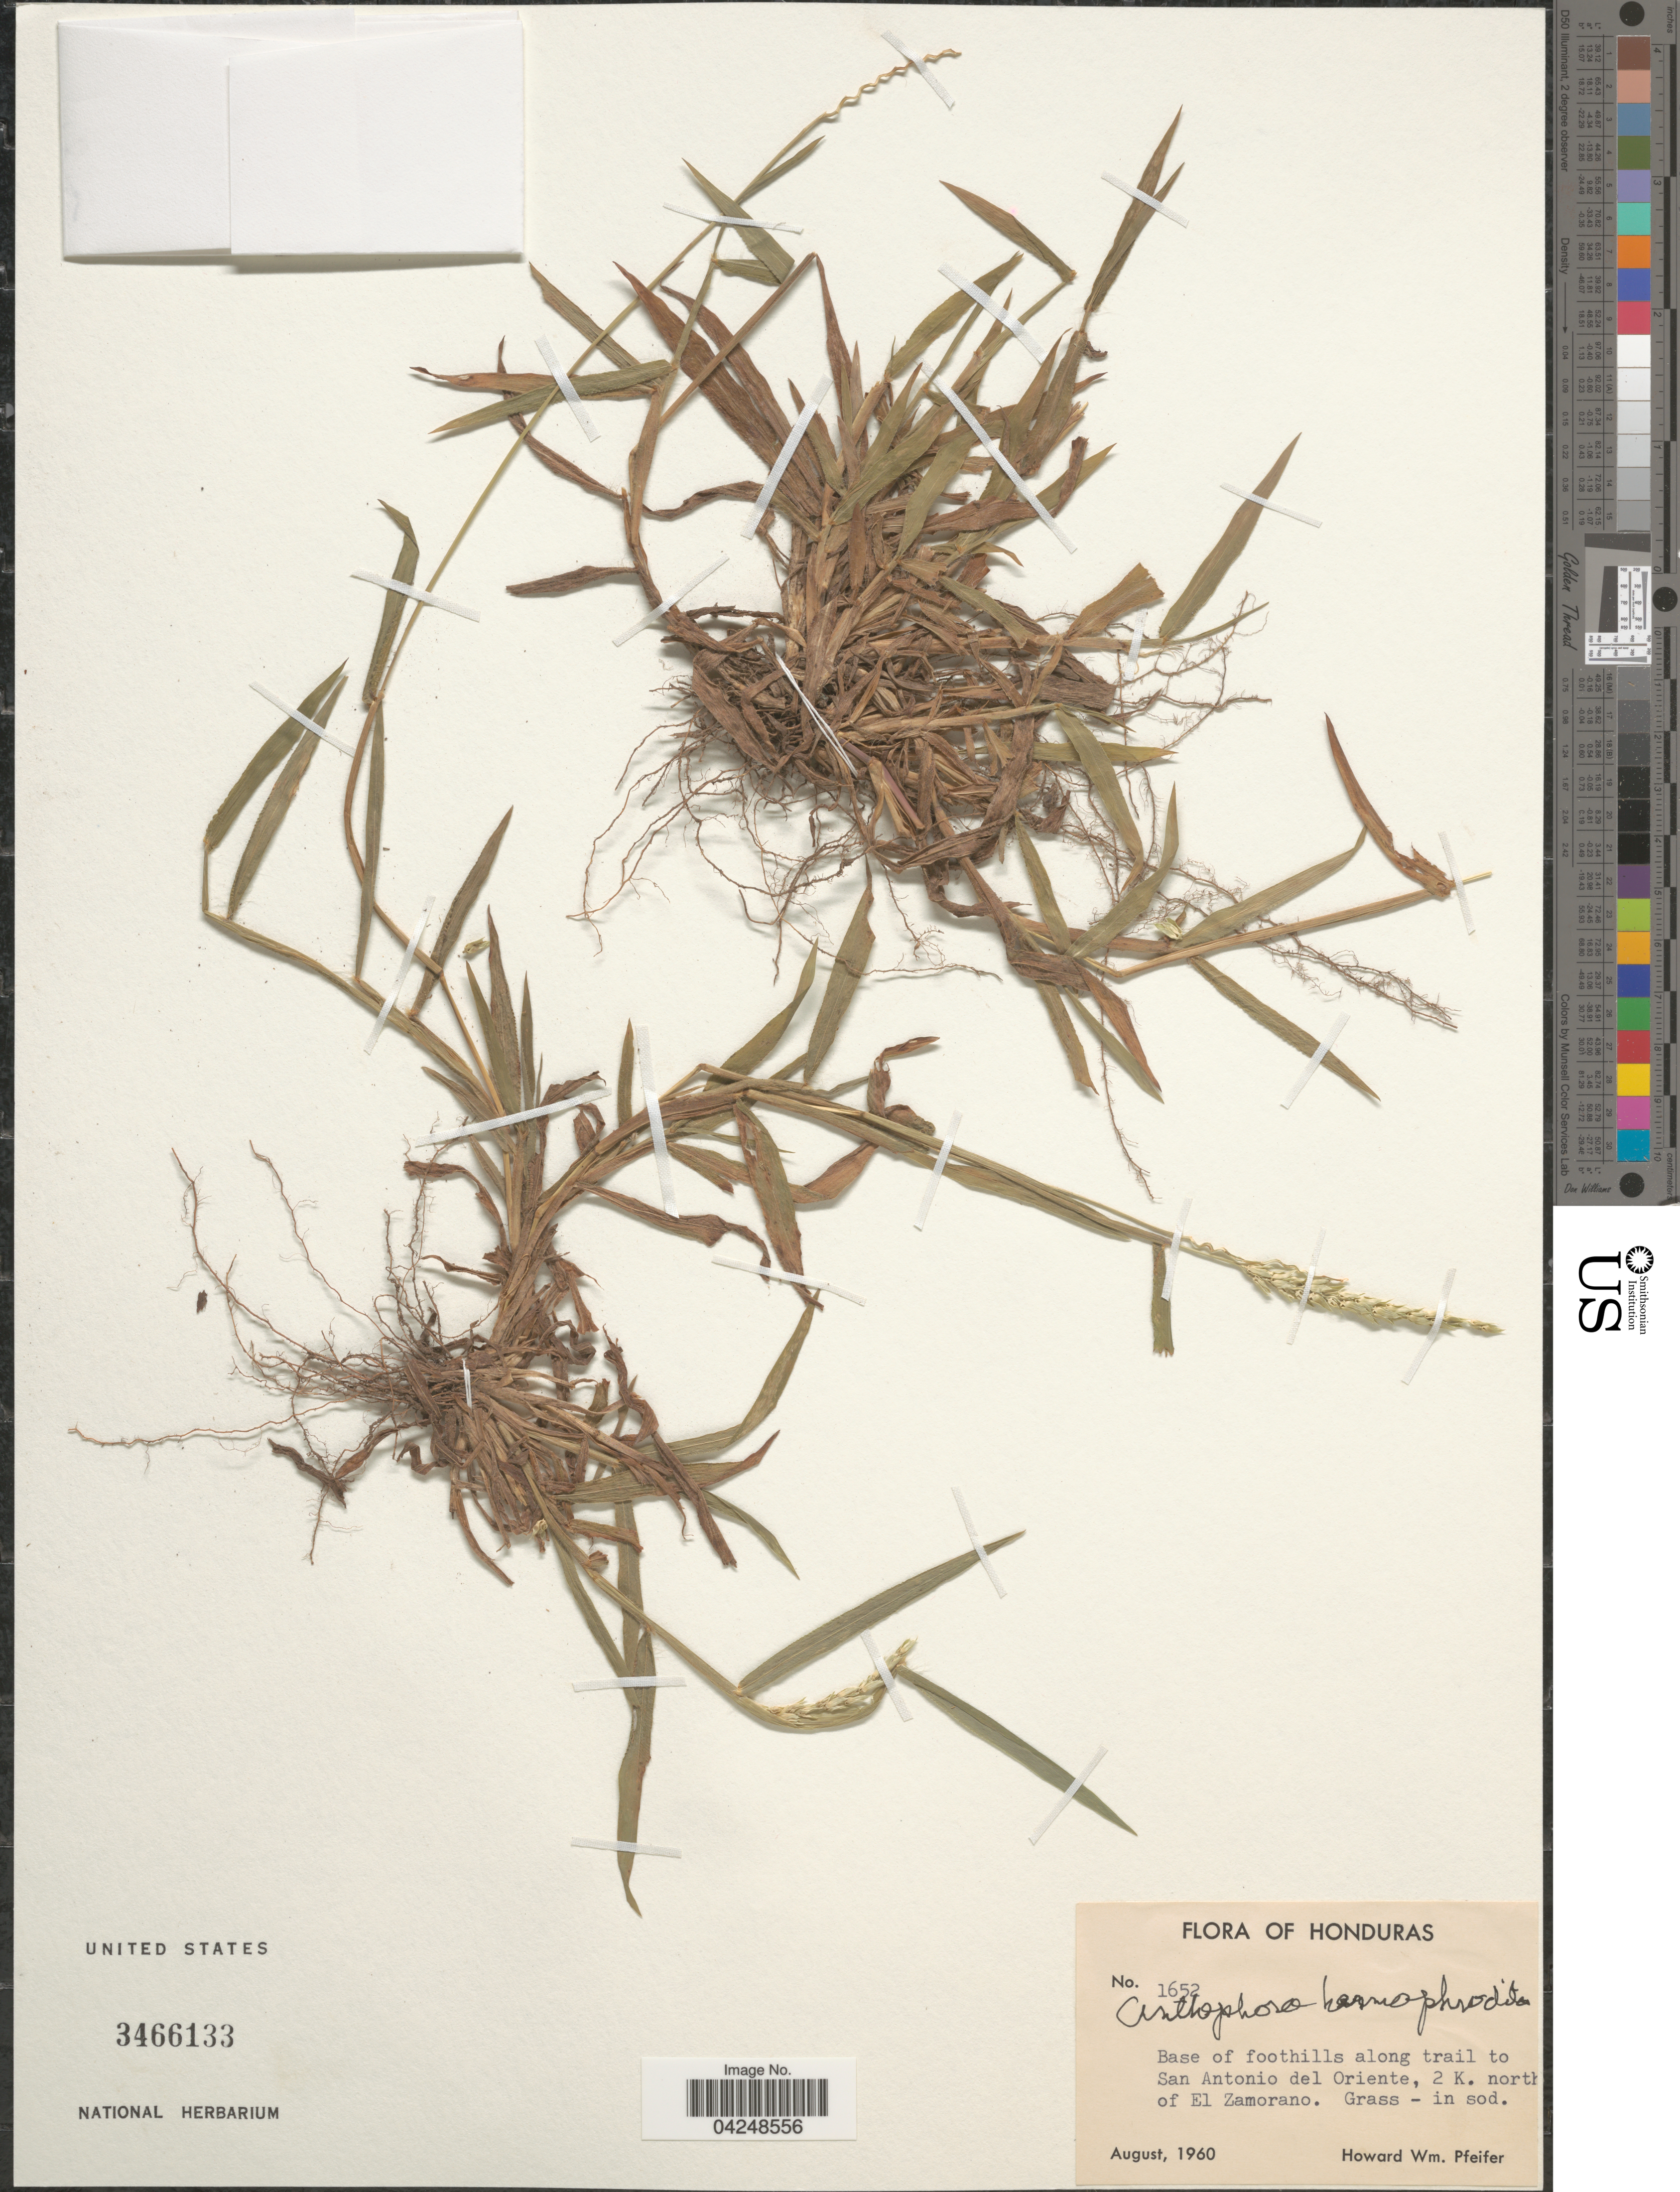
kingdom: Plantae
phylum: Tracheophyta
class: Liliopsida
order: Poales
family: Poaceae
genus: Anthephora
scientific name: Anthephora hermaphrodita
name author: (L.) Kuntze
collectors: H. W. Pfeifer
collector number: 1652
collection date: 1960-08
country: Honduras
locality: Base of foothills along trail to San Antonio del Oriente, 2 K. north of El Zamorano.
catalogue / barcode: US 3466133